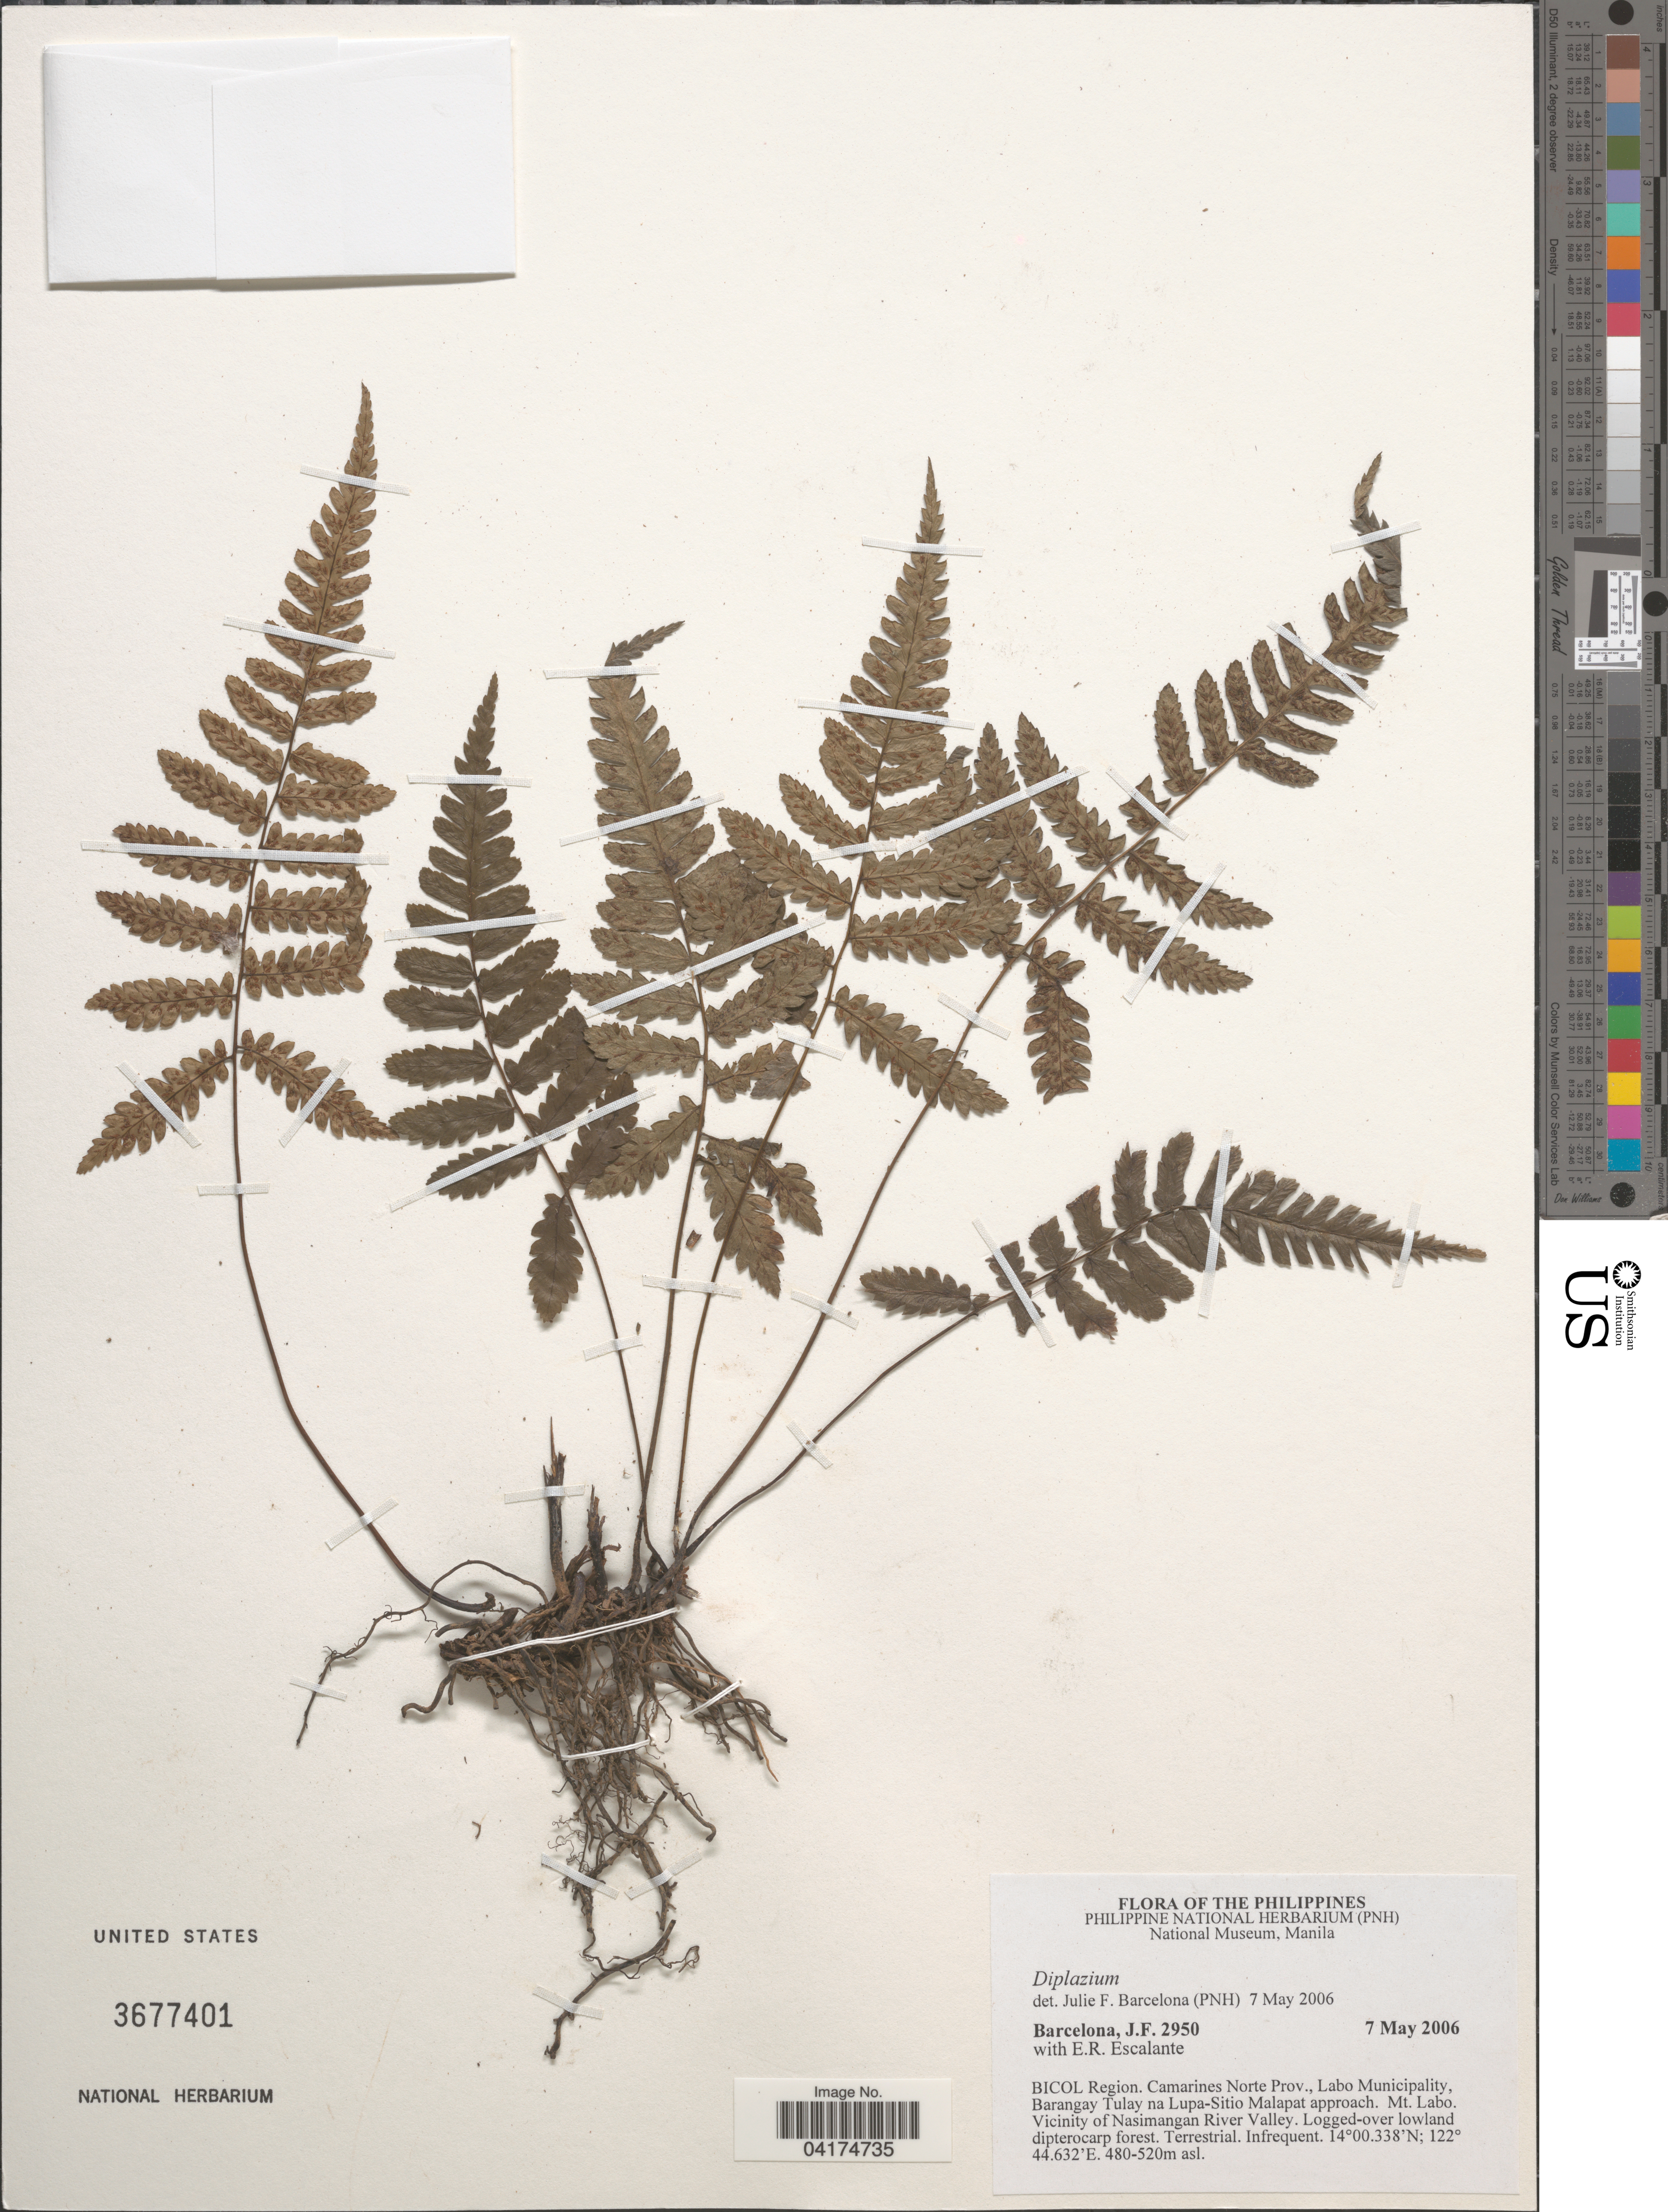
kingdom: Plantae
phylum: Tracheophyta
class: Polypodiopsida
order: Polypodiales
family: Athyriaceae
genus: Diplazium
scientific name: Diplazium sp.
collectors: J. F. Barcelona & E. Escalante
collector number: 2950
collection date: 2006-05-07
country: Philippines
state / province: Bicol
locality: BICOL Region. Camarines Norte Prov., Labo Municipality, Barangay Tulay na Lupa-Sitio Malapat approach. Mt. Labo. Vicinity of Nasimangan River Valley.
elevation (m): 480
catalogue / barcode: US 3677401